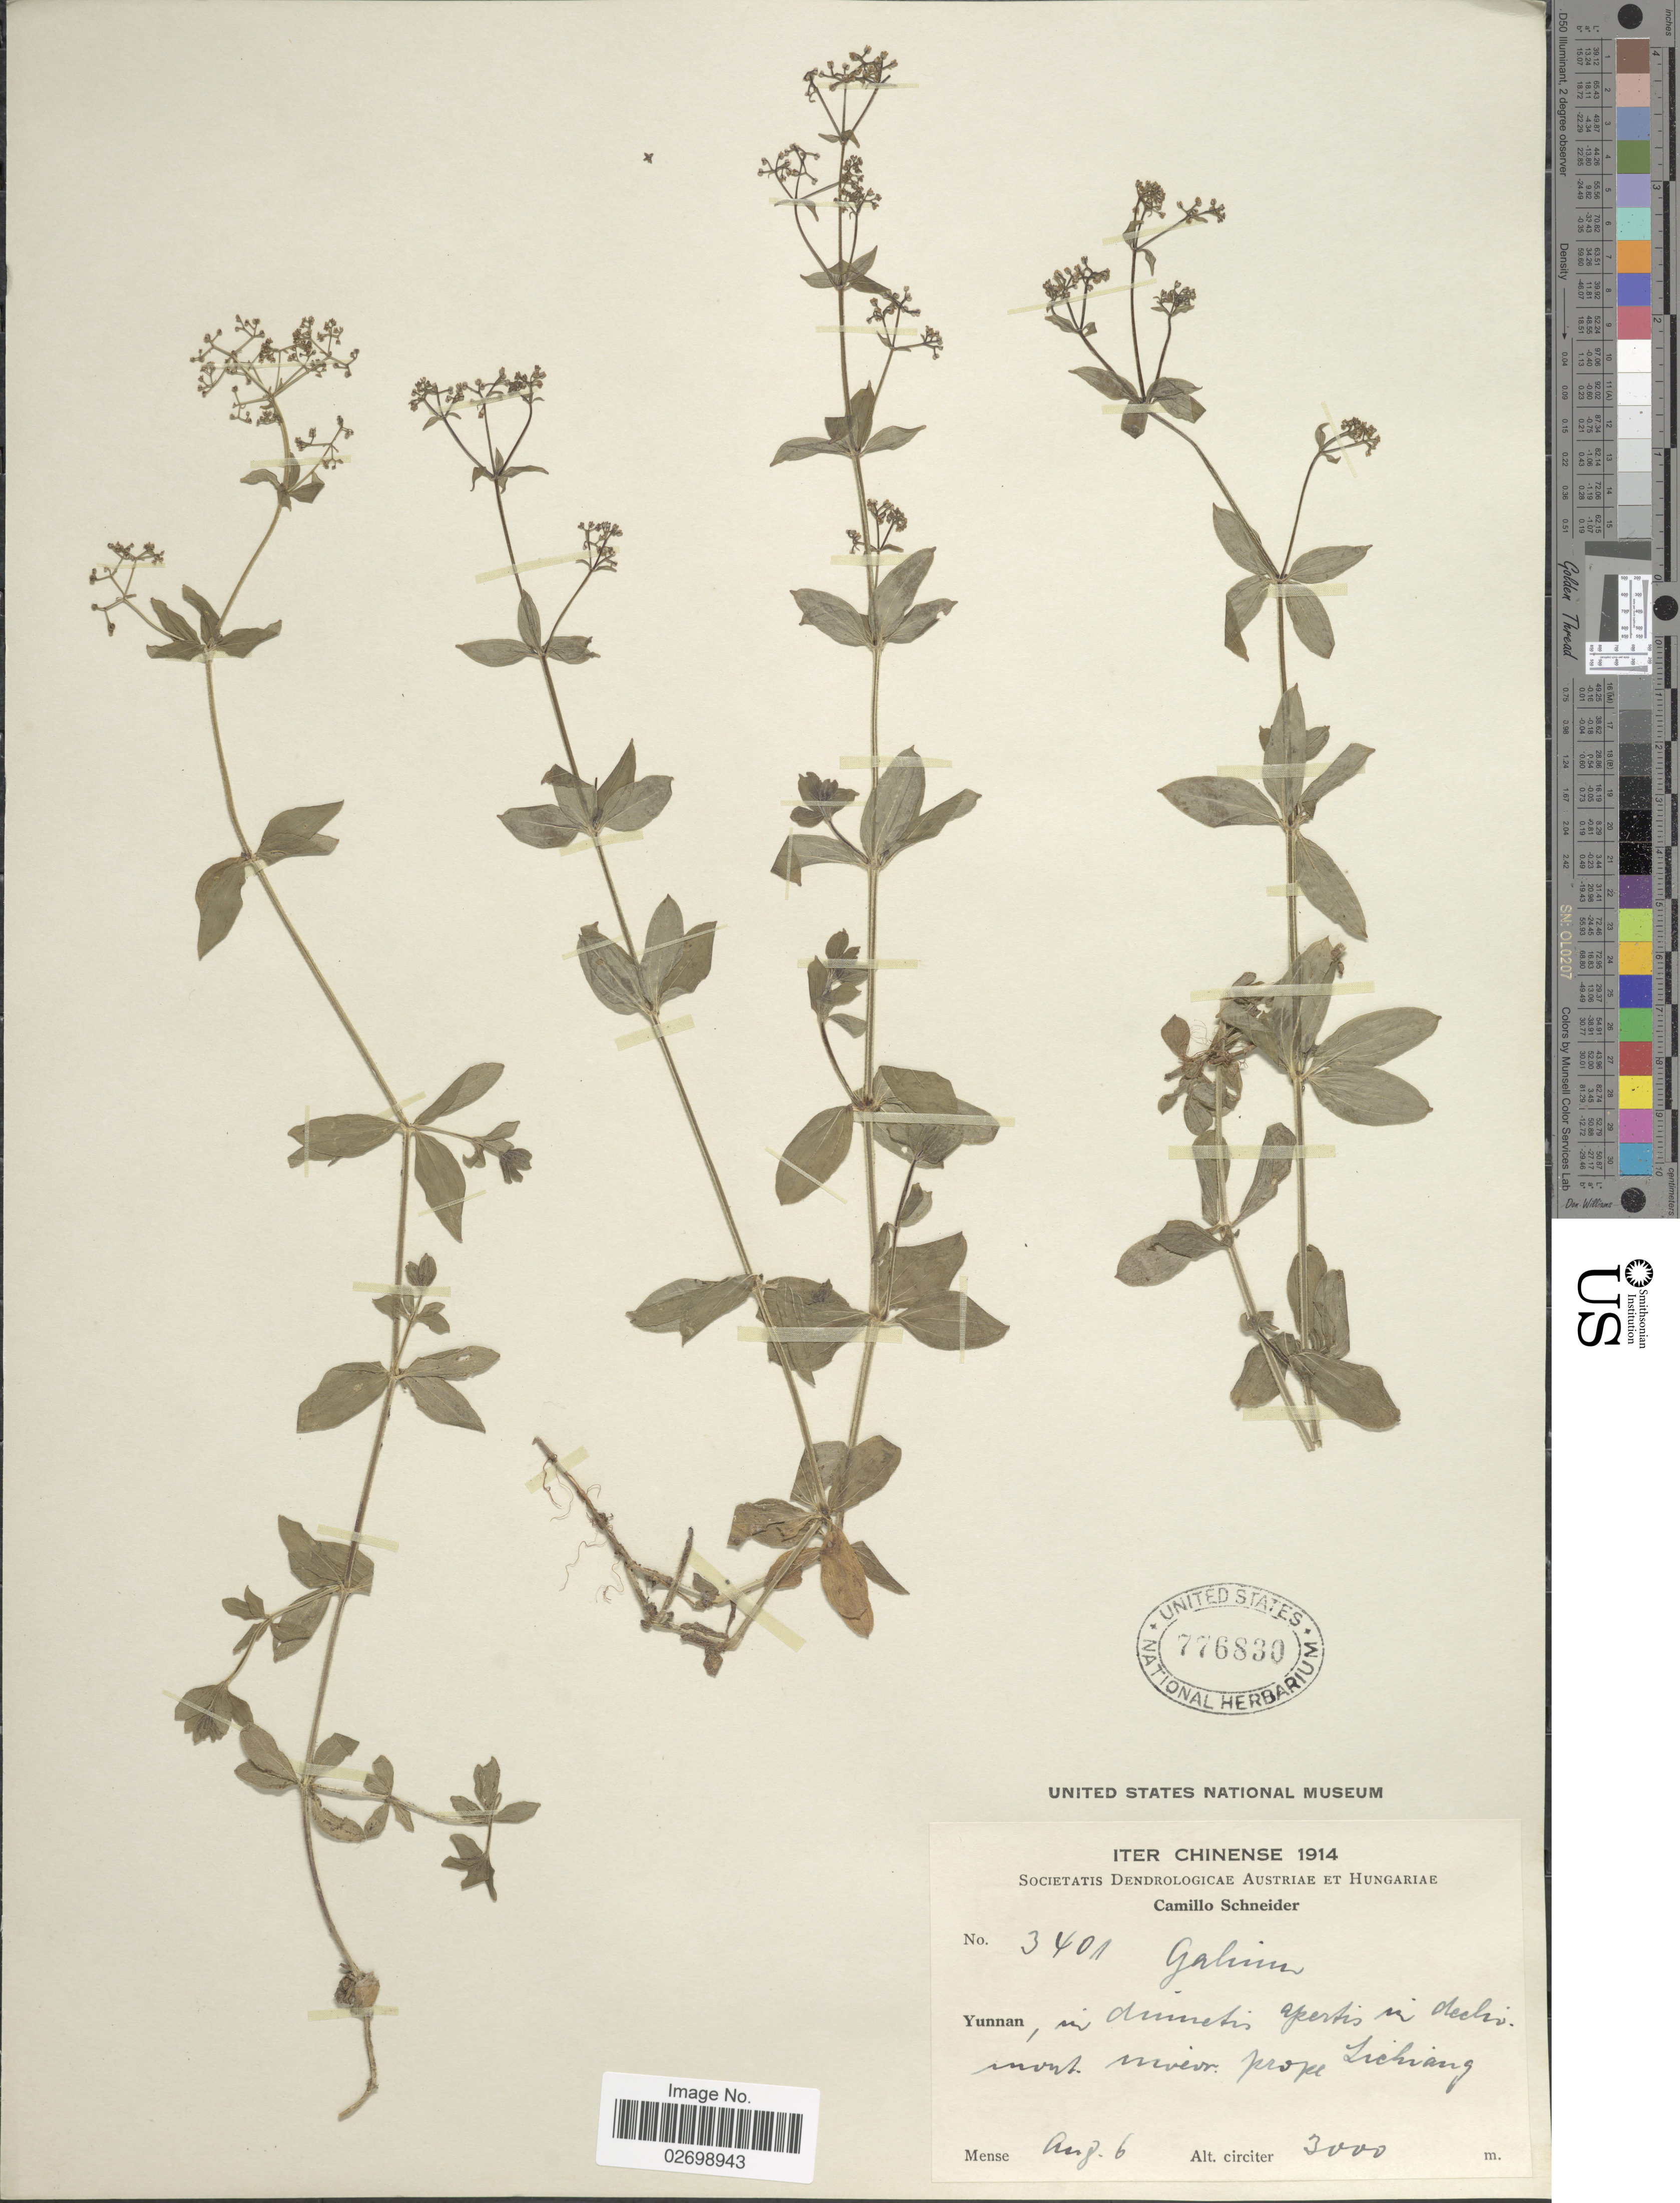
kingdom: Plantae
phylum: Tracheophyta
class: Magnoliopsida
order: Gentianales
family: Rubiaceae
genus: Galium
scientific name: Galium sp.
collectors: C. K. Schneider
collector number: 3401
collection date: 1914-08-06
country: China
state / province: Yunnan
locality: In dumetis apertis in decliv. mont. nivcar. prope Lichiang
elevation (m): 3000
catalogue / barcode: US 776830